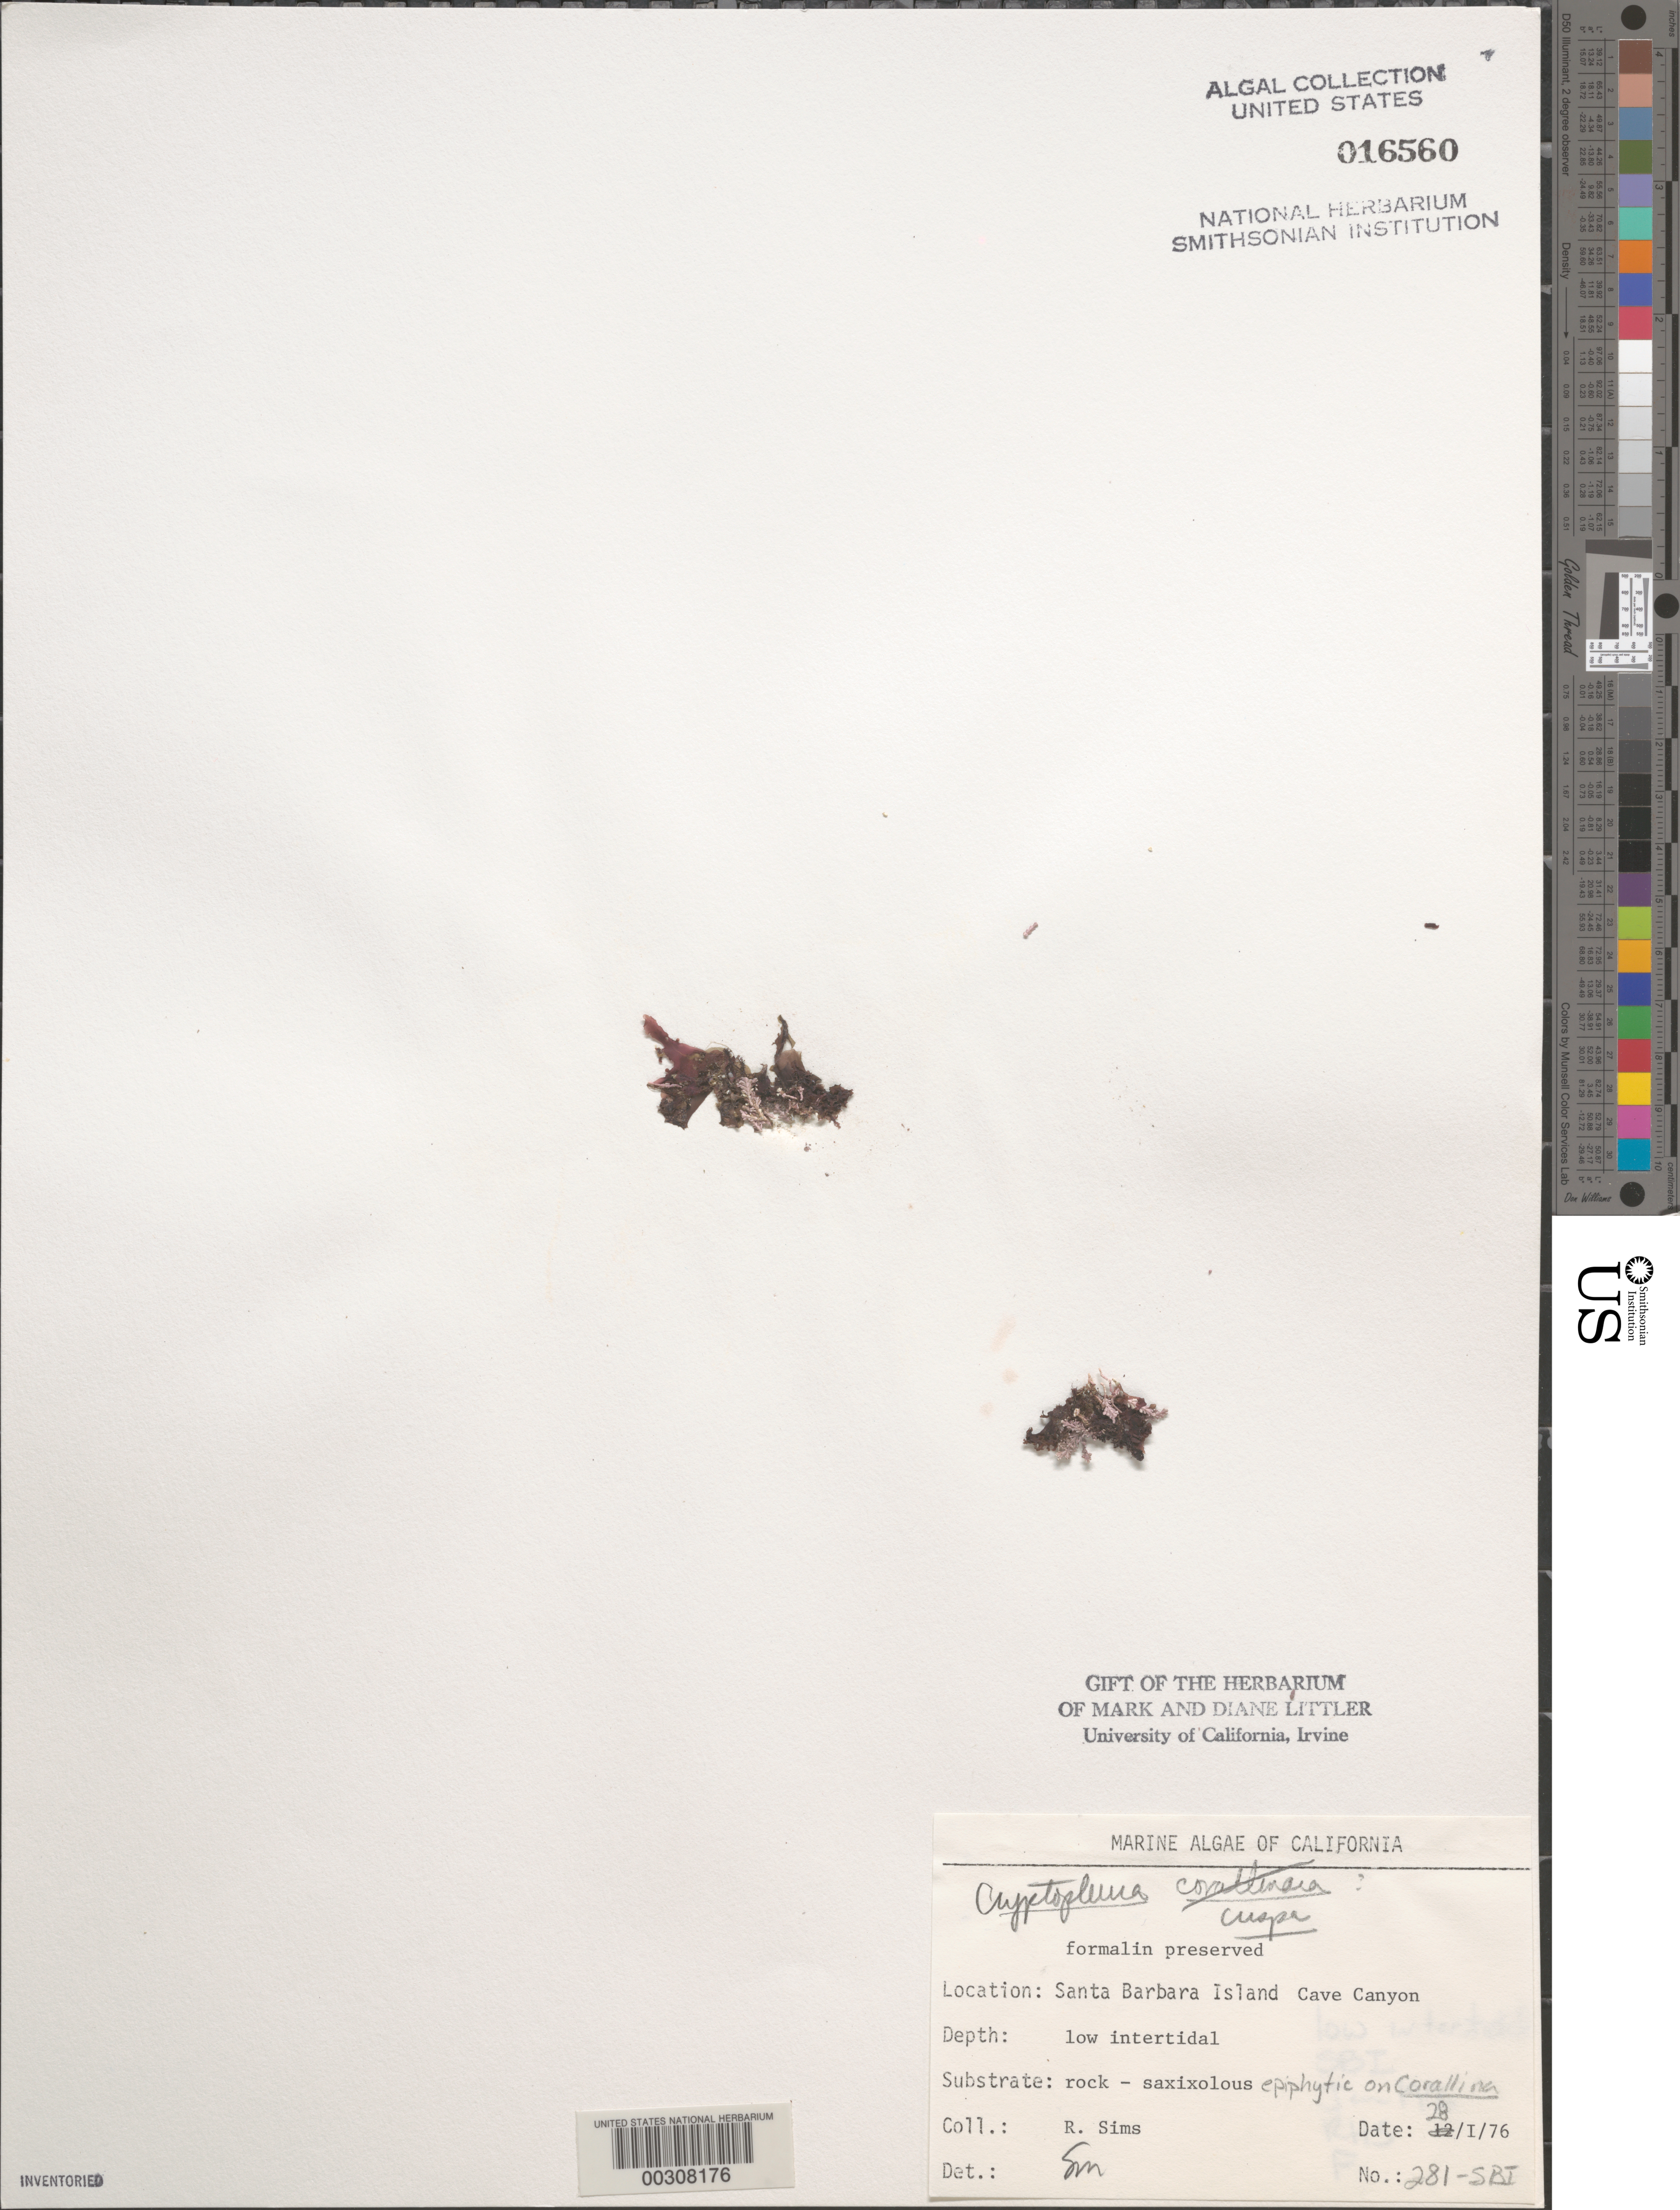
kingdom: Plantae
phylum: Rhodophyta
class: Florideophyceae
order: Ceramiales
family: Delesseriaceae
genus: Cryptopleura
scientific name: Cryptopleura crispa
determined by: Murray, S. N.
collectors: R. H. Sims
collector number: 281-sbi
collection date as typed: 28 Jan 1976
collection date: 1976-01-28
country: United States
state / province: California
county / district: Santa Barbara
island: Santa Barbara Island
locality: Cave Canyon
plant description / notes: BLM-SOCALBIGHT Rocky Intertidal Survey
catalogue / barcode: US 16560